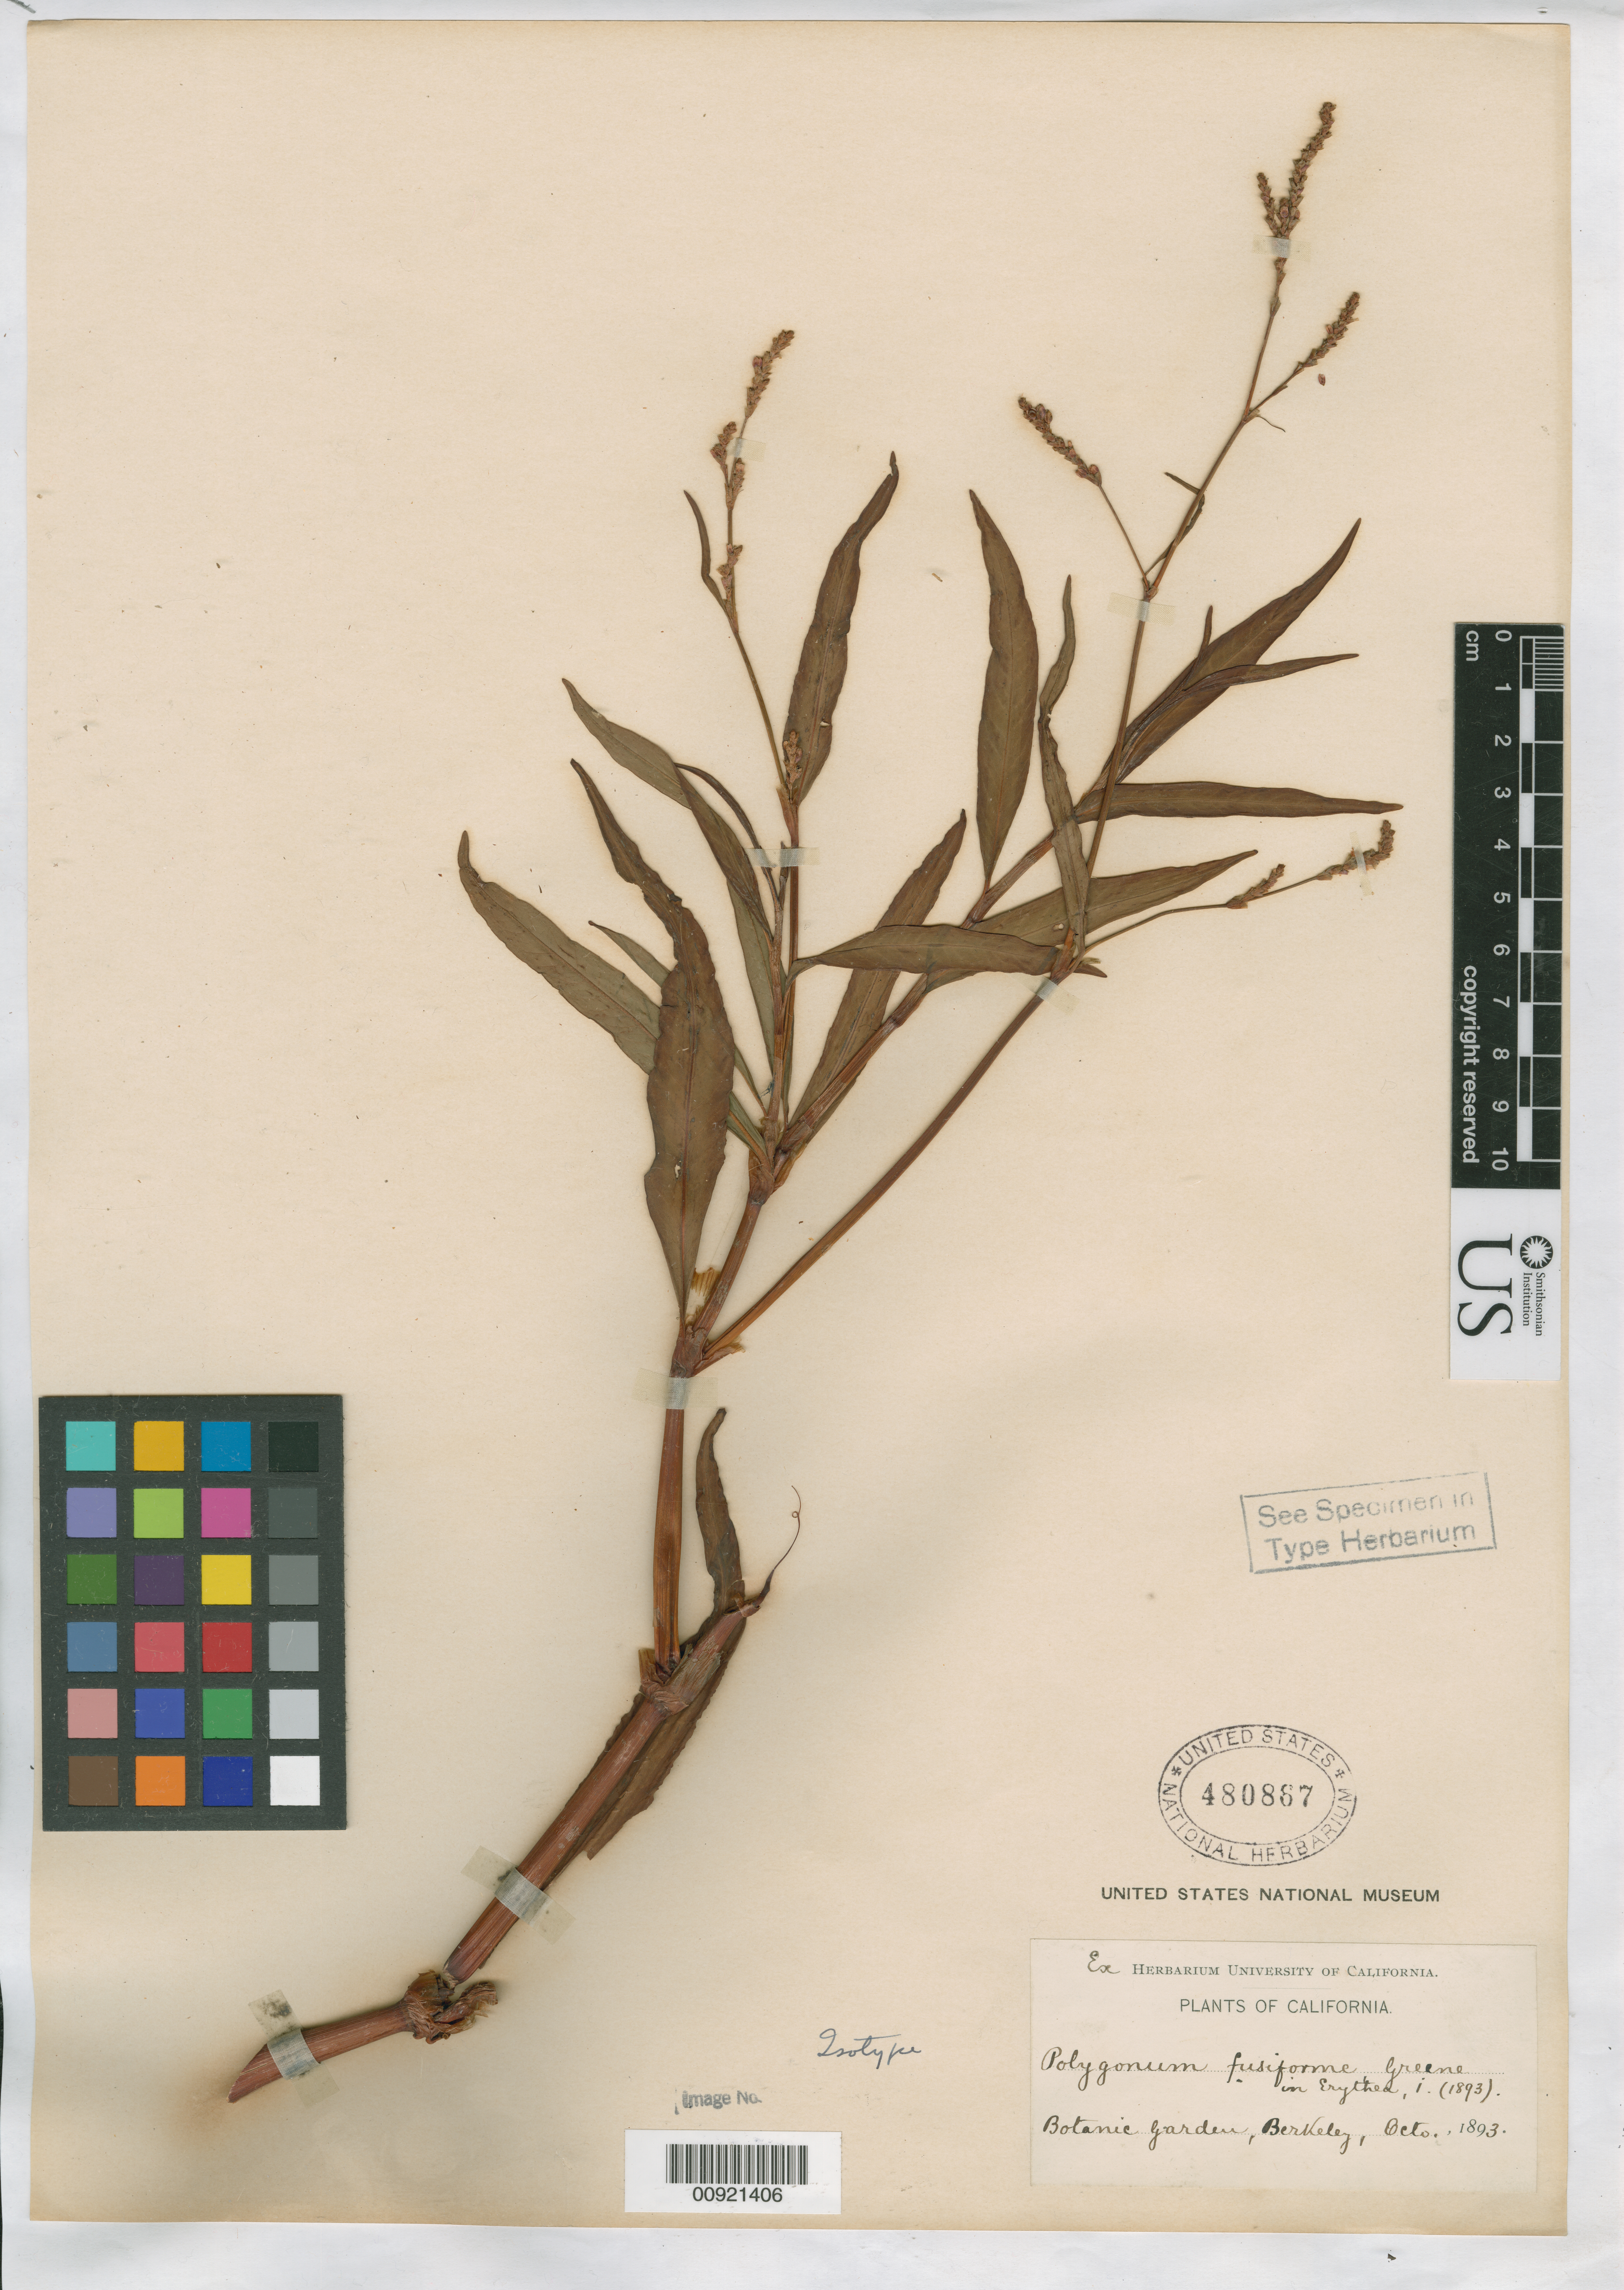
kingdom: Plantae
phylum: Tracheophyta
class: Magnoliopsida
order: Caryophyllales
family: Polygonaceae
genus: Polygonum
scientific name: Polygonum fusiforme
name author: Greene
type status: Isolectotype; Type Collection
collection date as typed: Oct 1893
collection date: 1893-10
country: United States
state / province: California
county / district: San Bernardino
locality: Botanic Garden, Berkeley.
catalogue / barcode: US 480867